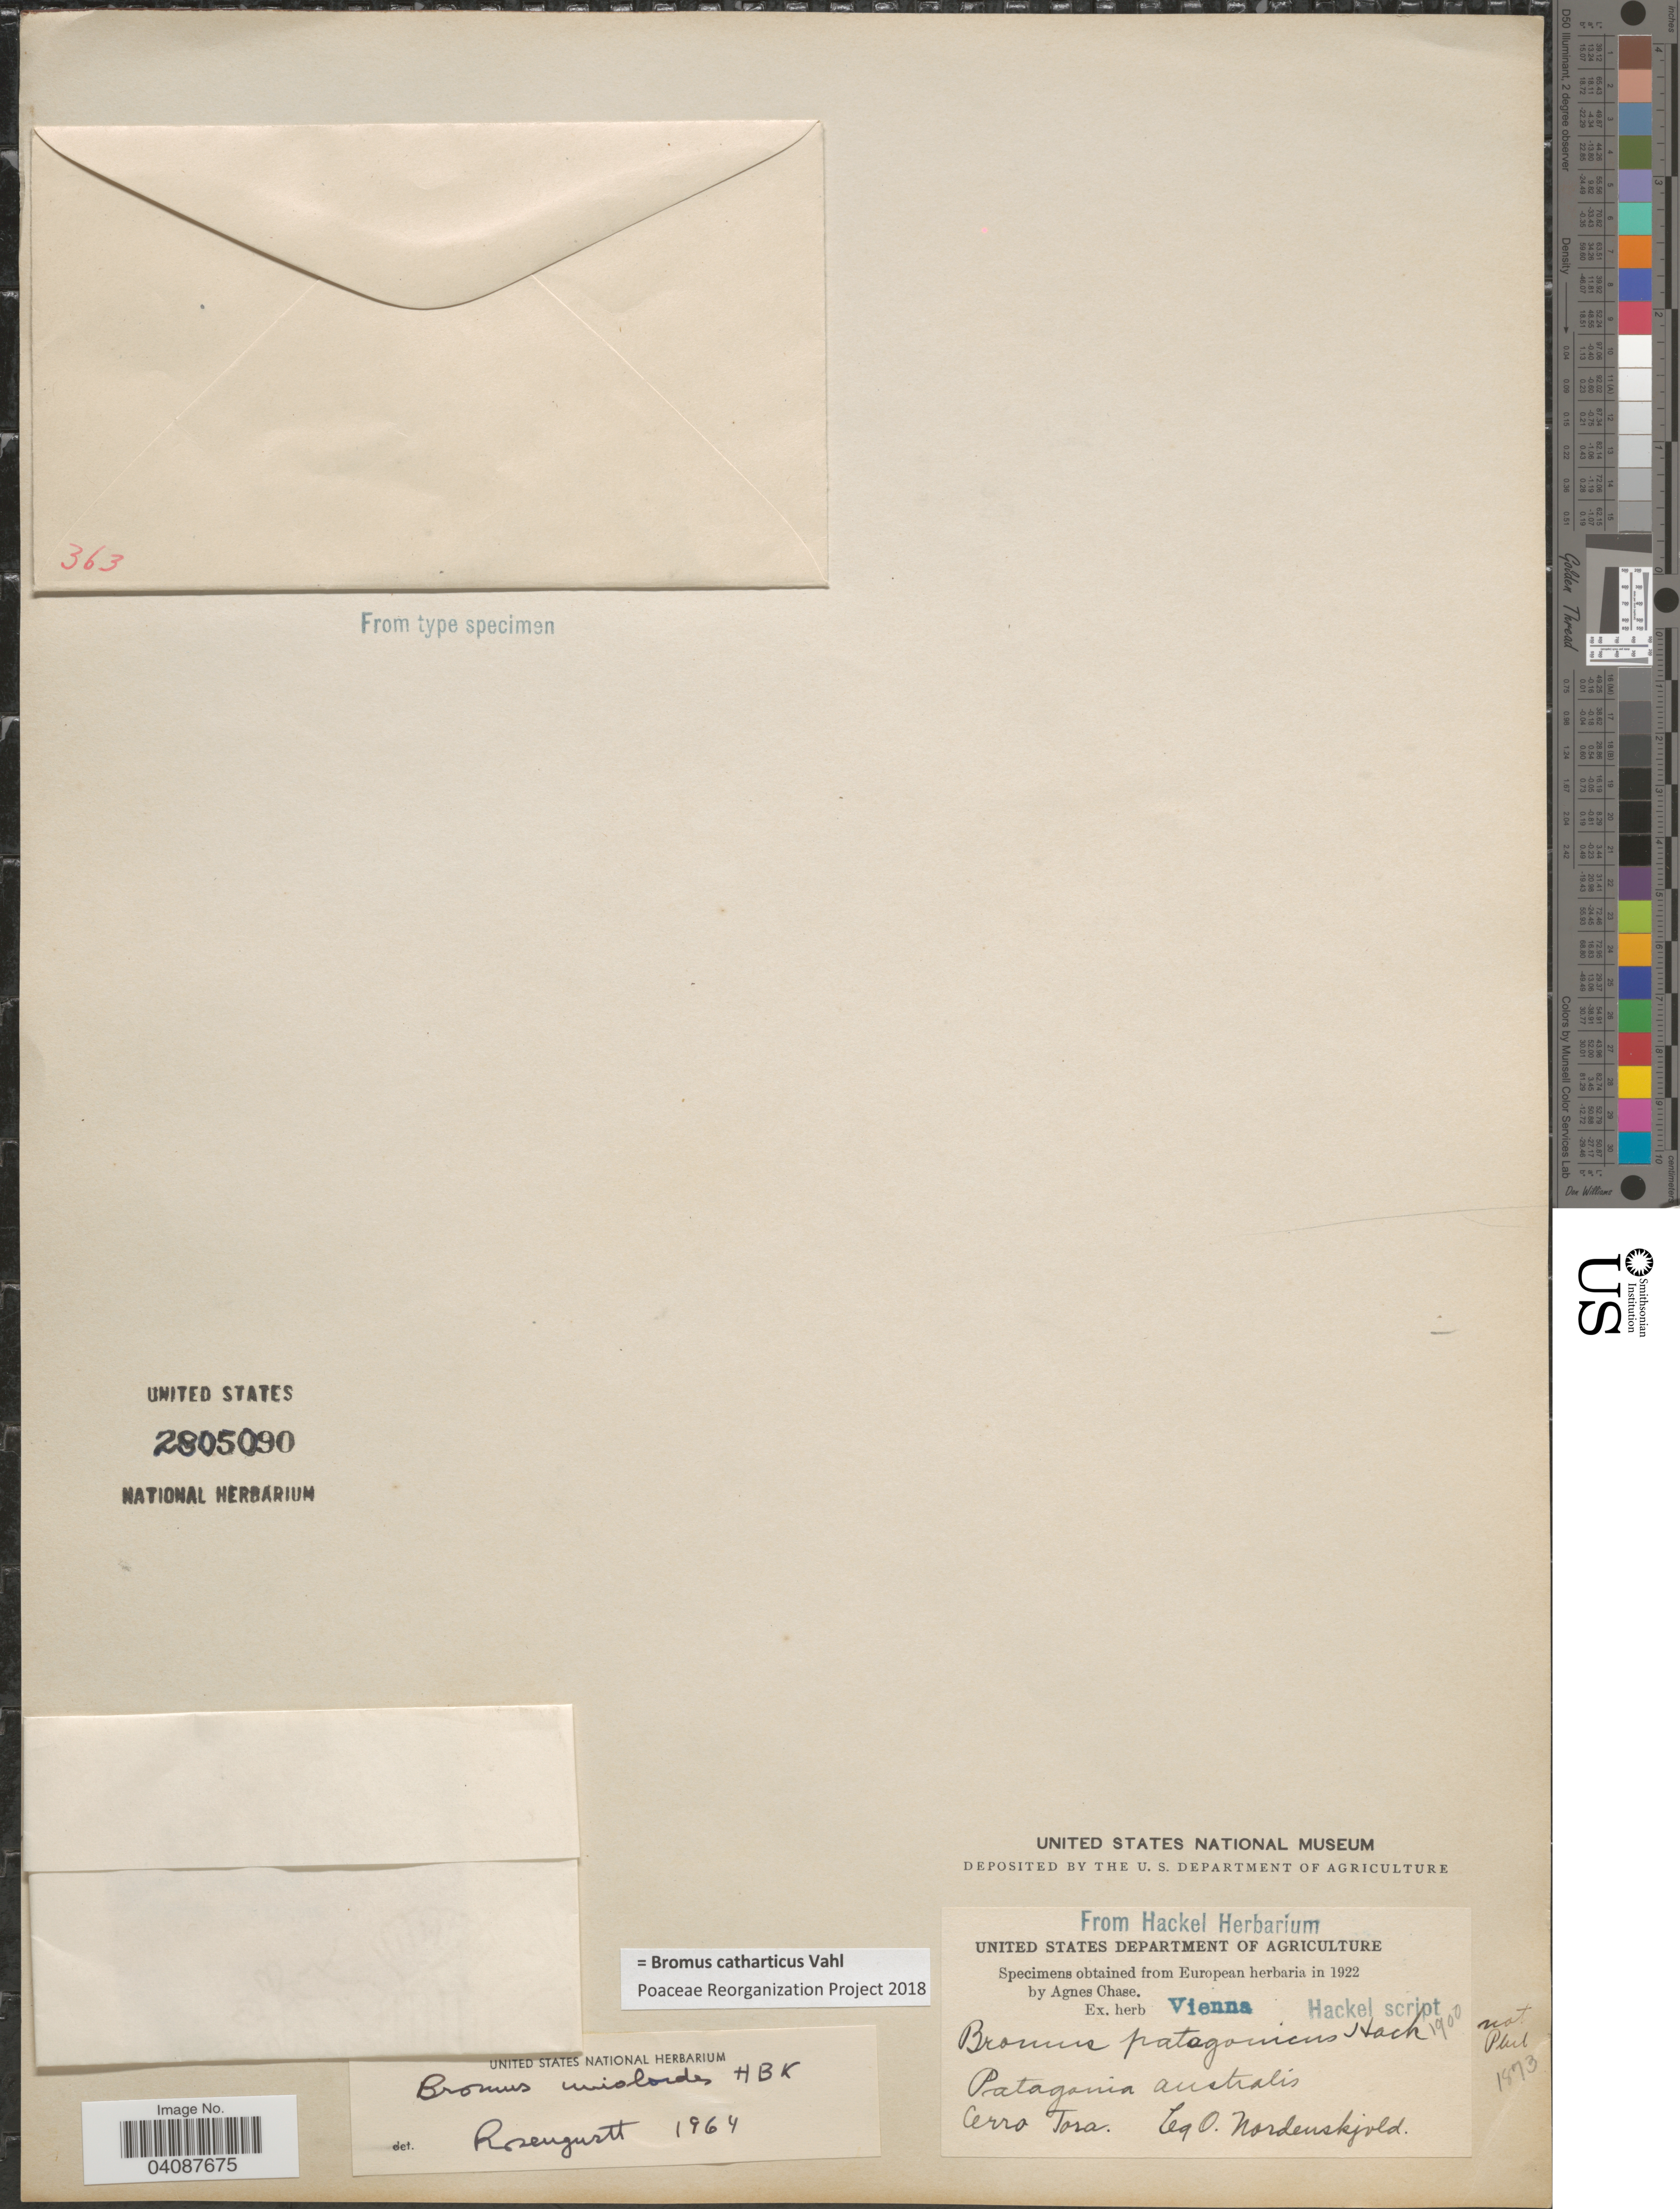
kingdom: Plantae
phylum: Tracheophyta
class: Liliopsida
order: Poales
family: Poaceae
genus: Bromus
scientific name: Bromus commutatus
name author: Schrad.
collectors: O. Nordenskjold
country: Peru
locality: Patagonia australis. Cerro Tora.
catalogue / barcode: US 2805090